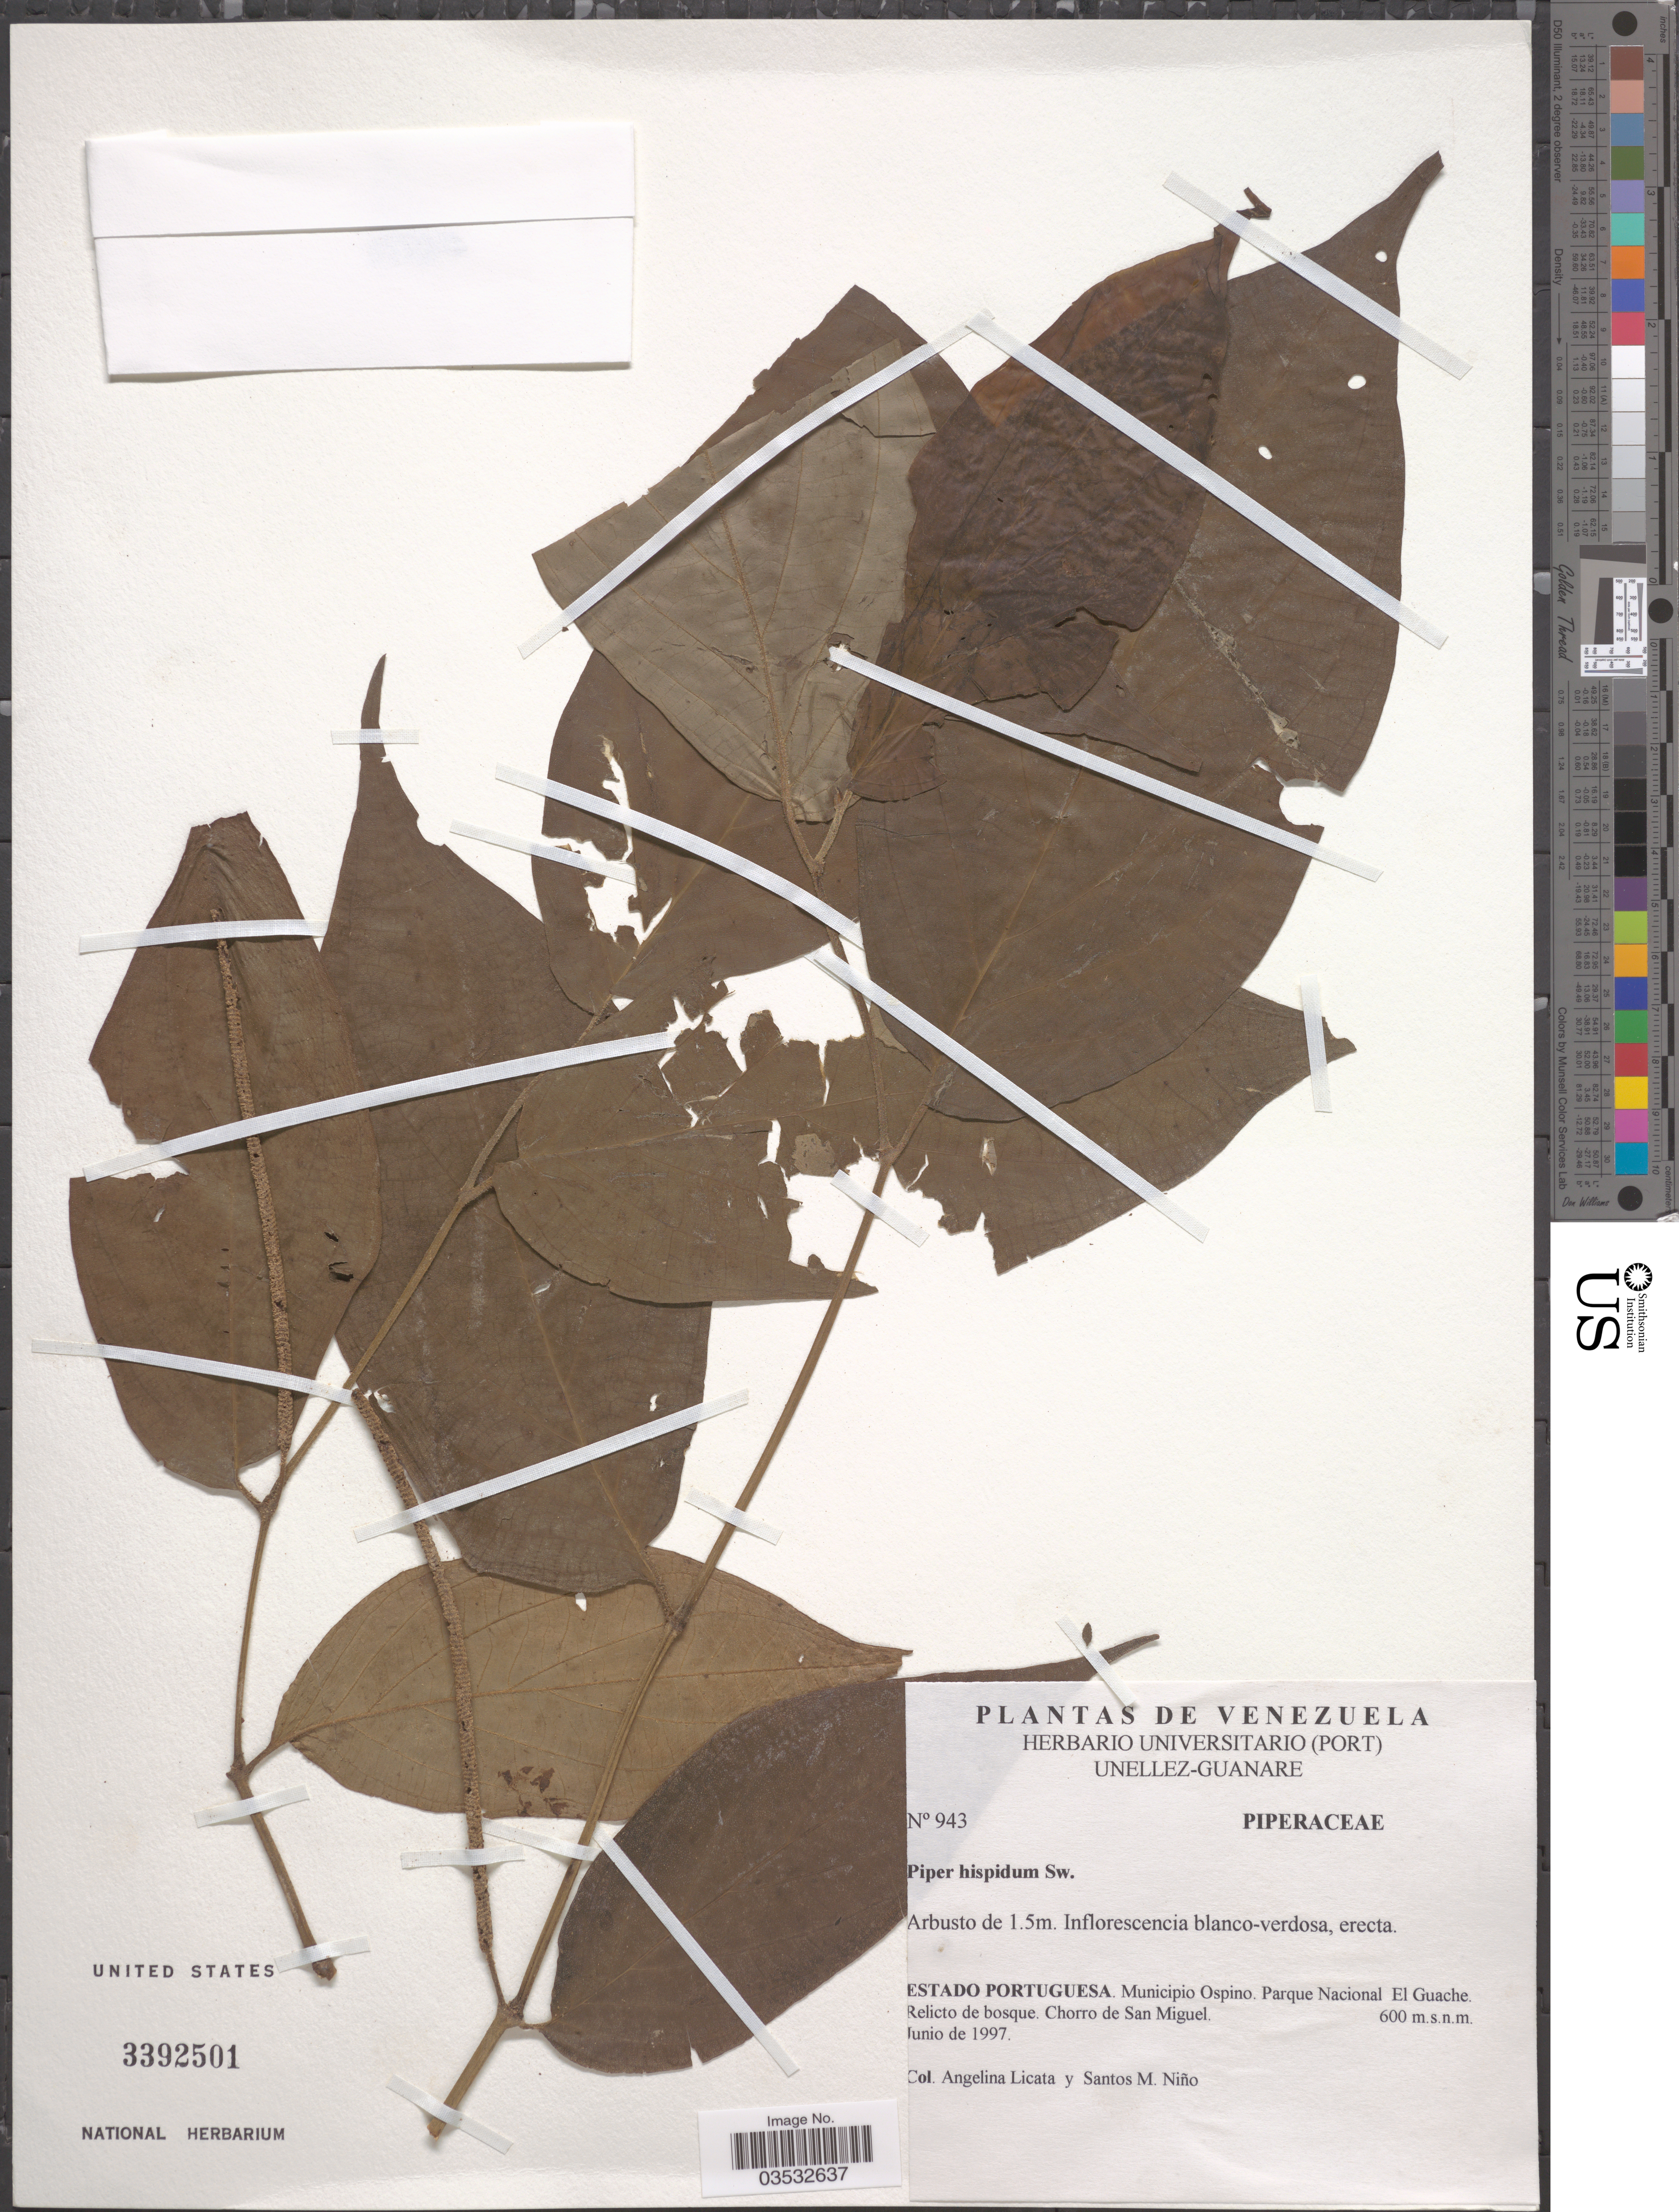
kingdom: Plantae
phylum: Tracheophyta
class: Magnoliopsida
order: Piperales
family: Piperaceae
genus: Piper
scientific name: Piper hispidum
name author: Sw.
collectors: A. Licata & S. M. Niño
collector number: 943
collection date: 1997-06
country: Venezuela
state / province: Portuguesa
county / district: Ospino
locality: Parque Nacional Guache. Chorro de San Miguel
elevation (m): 600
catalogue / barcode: US 3392501